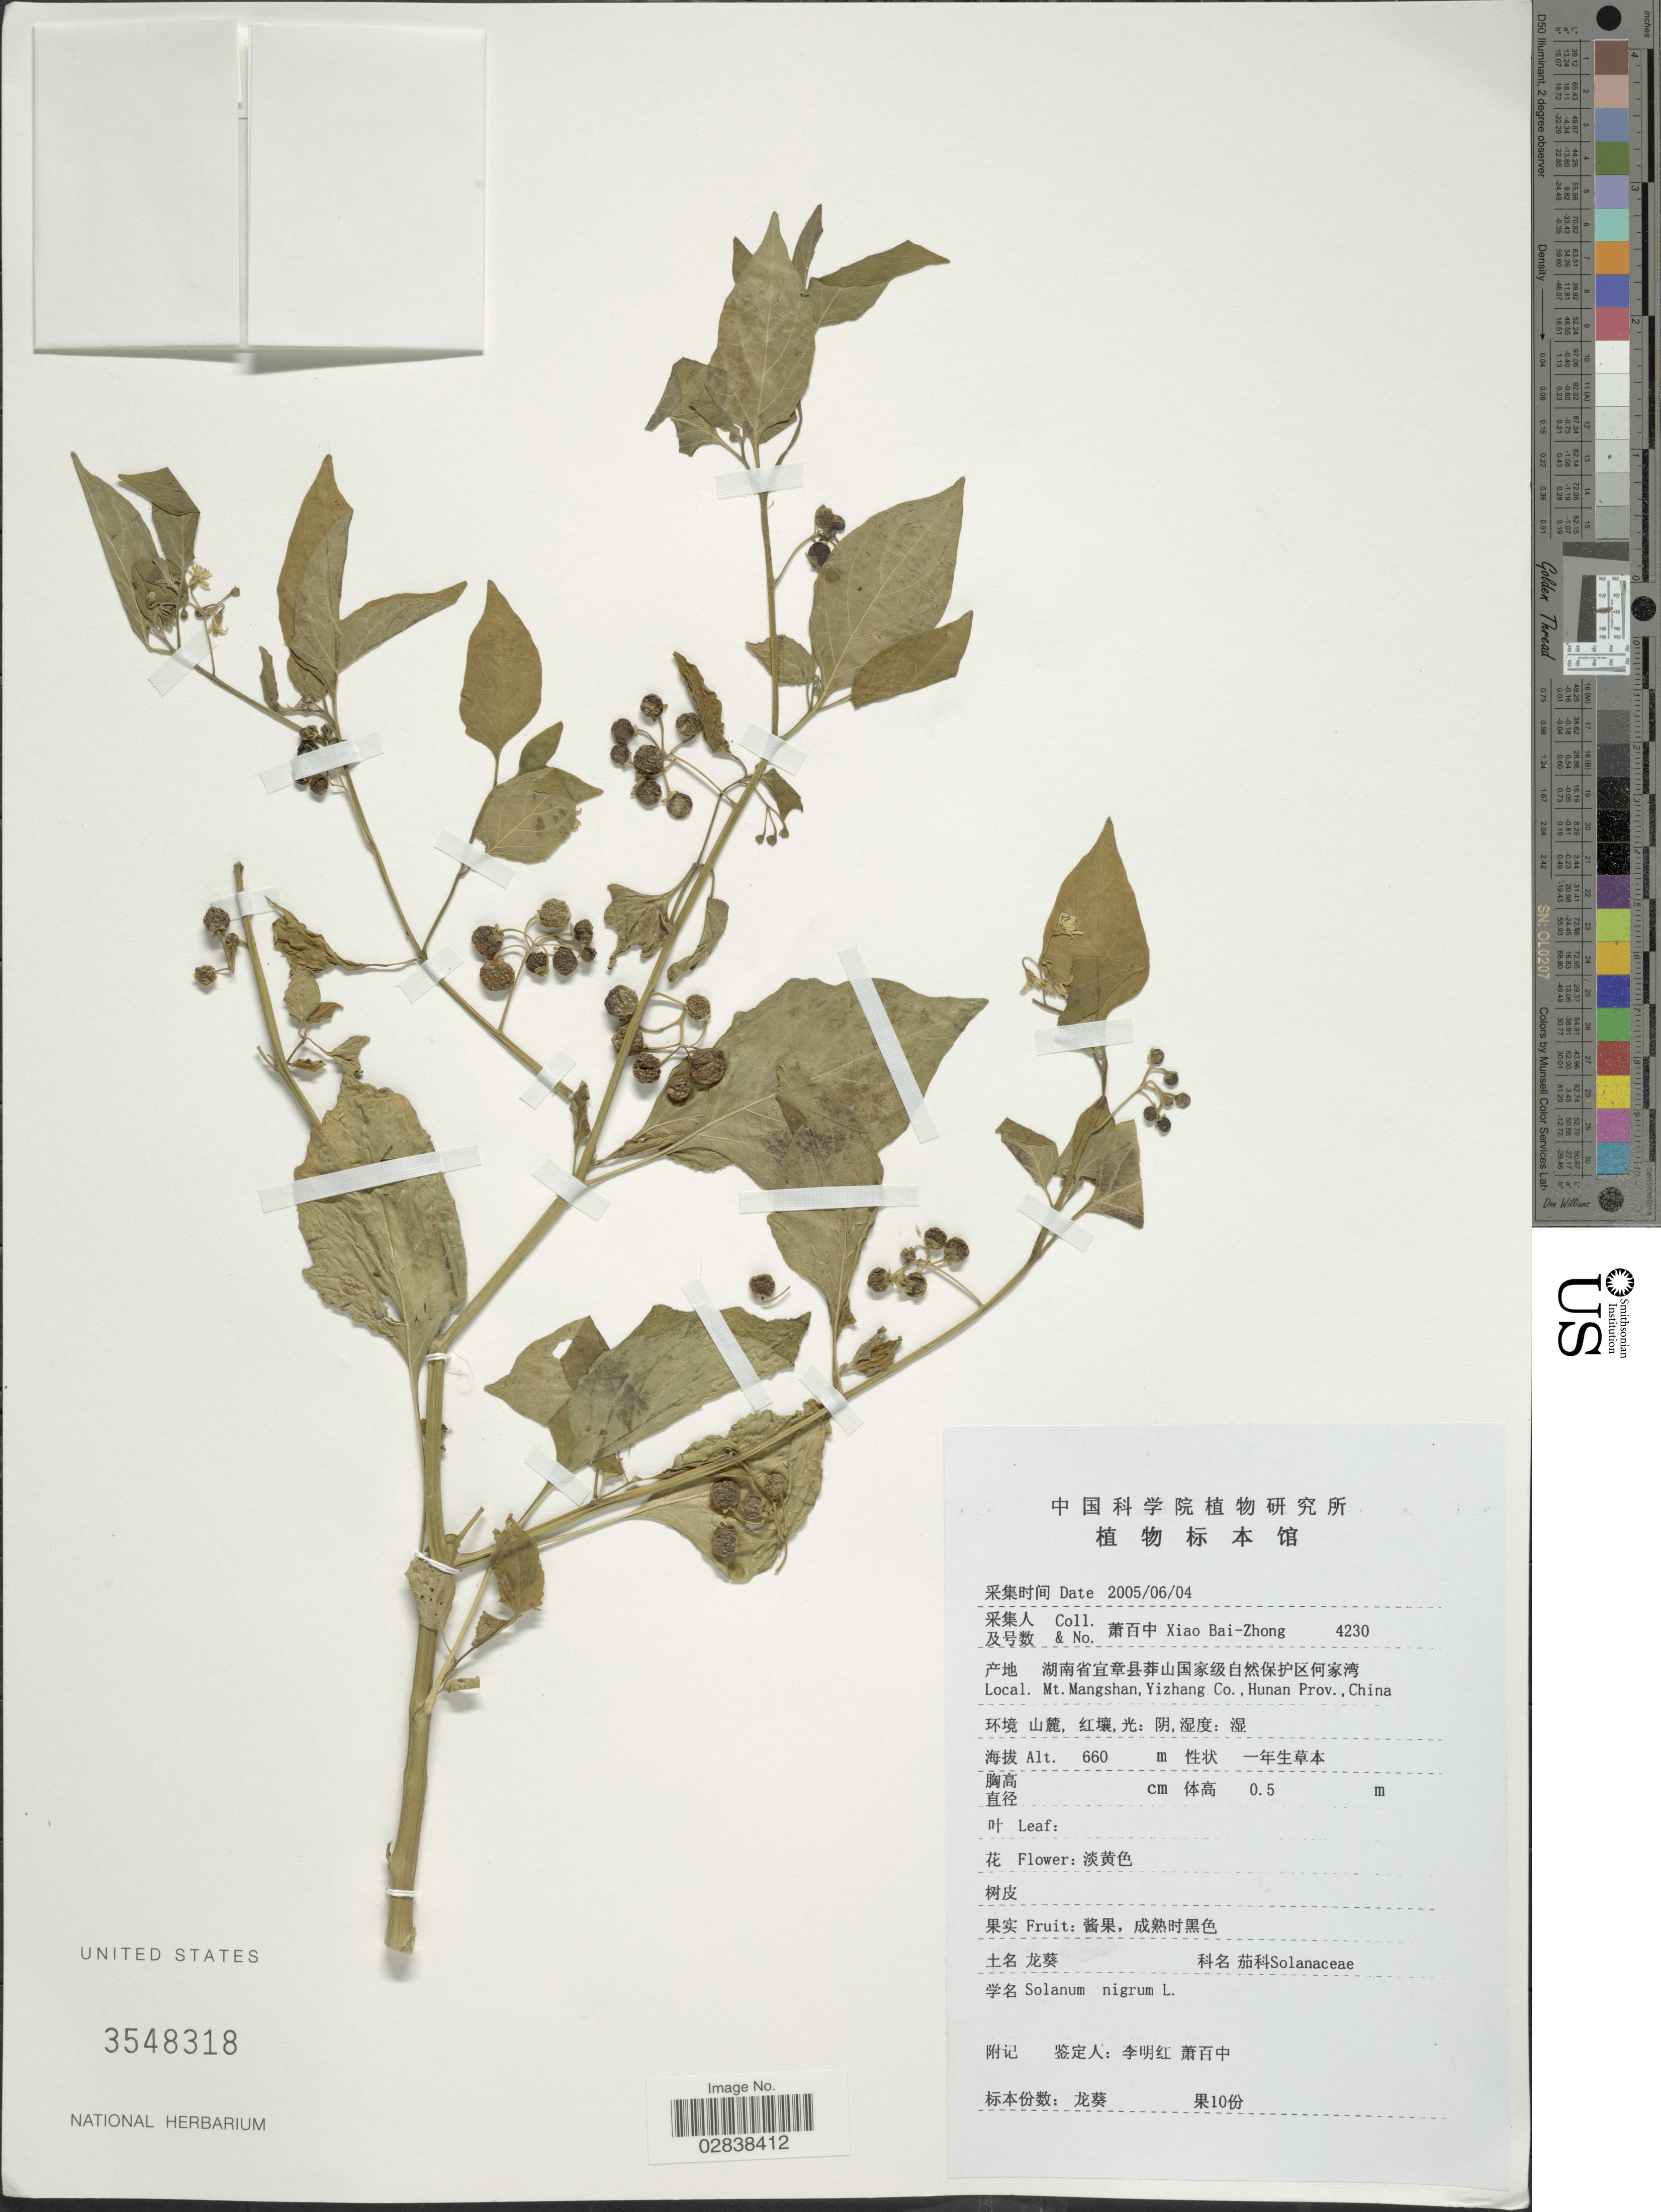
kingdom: Plantae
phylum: Tracheophyta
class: Magnoliopsida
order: Solanales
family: Solanaceae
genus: Solanum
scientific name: Solanum nigrum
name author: L.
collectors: B. Z. Xiao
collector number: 4230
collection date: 2005-06-06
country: China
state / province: Hunan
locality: Mt. Mangshan, Yizhang Co.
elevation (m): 660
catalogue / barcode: US 3548318